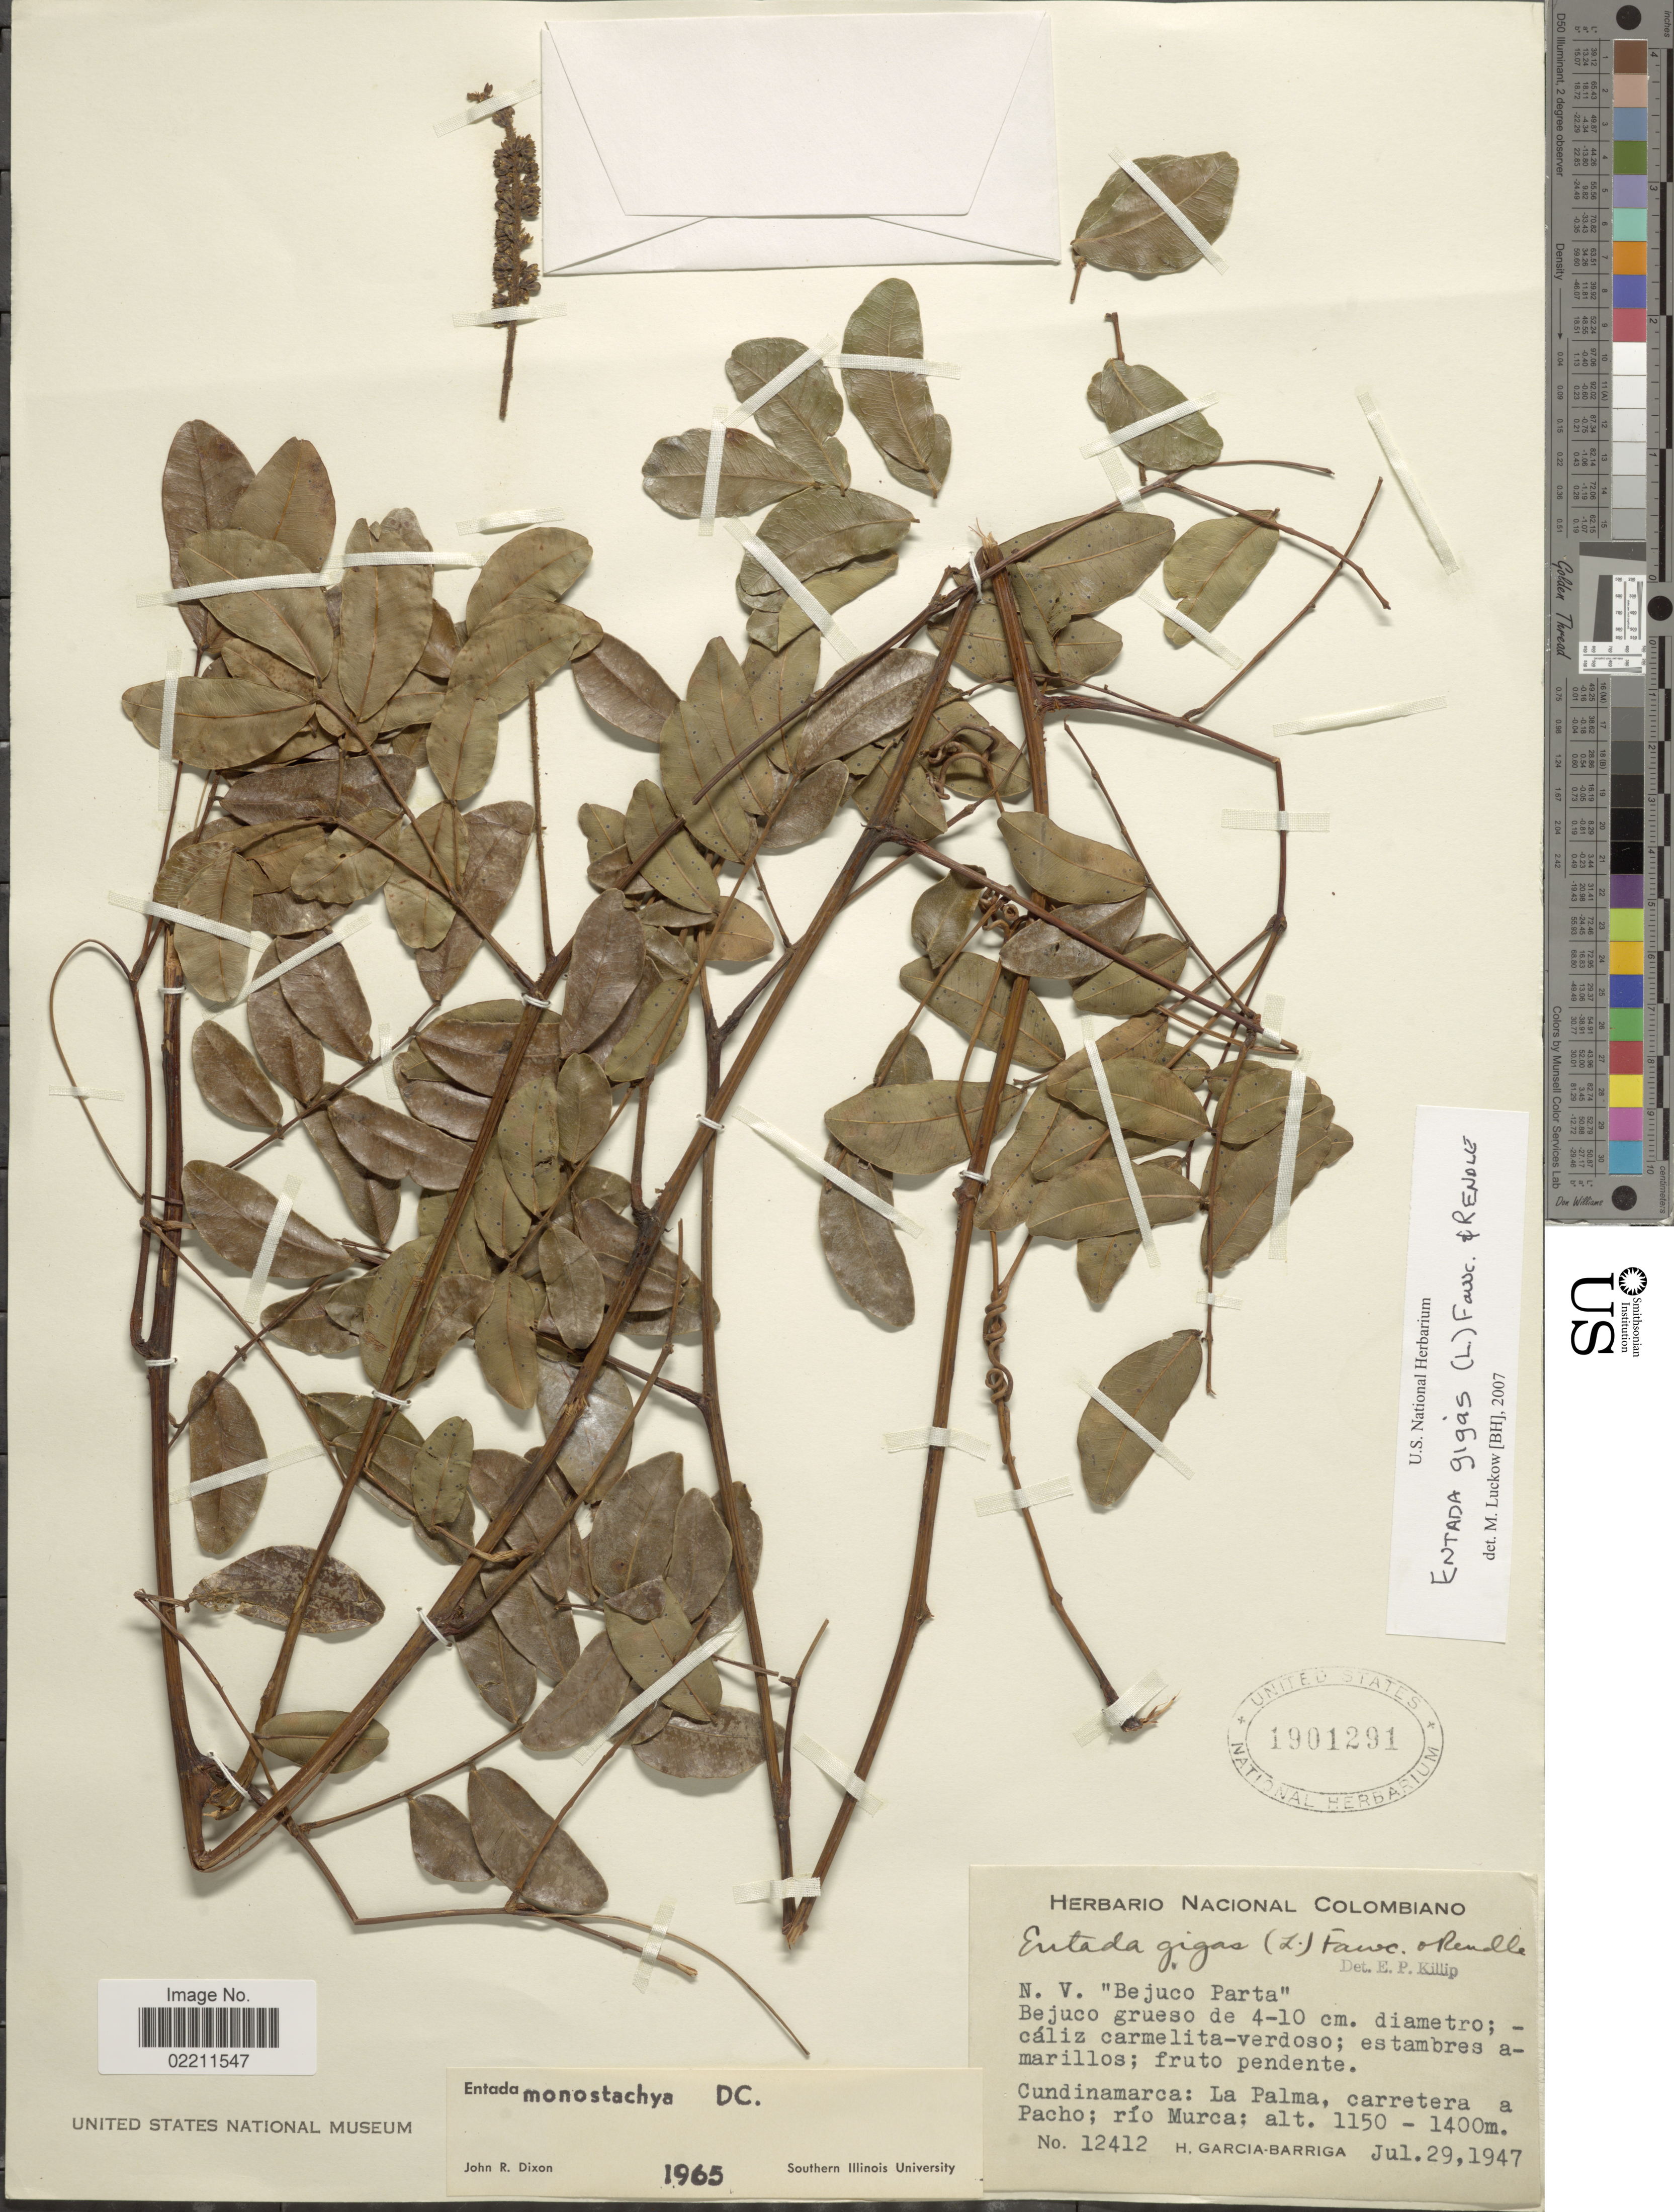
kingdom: Plantae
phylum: Tracheophyta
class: Magnoliopsida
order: Fabales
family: Fabaceae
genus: Entada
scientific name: Entada gigas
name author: (L.) Fawc. & Rendle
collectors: H. García Barriga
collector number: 12412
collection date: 1947-07-29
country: Colombia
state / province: Cundinamarca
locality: Cundinamarca: La Palma, carretera a Pacho; rio Murca.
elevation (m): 1150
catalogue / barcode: US 1901291